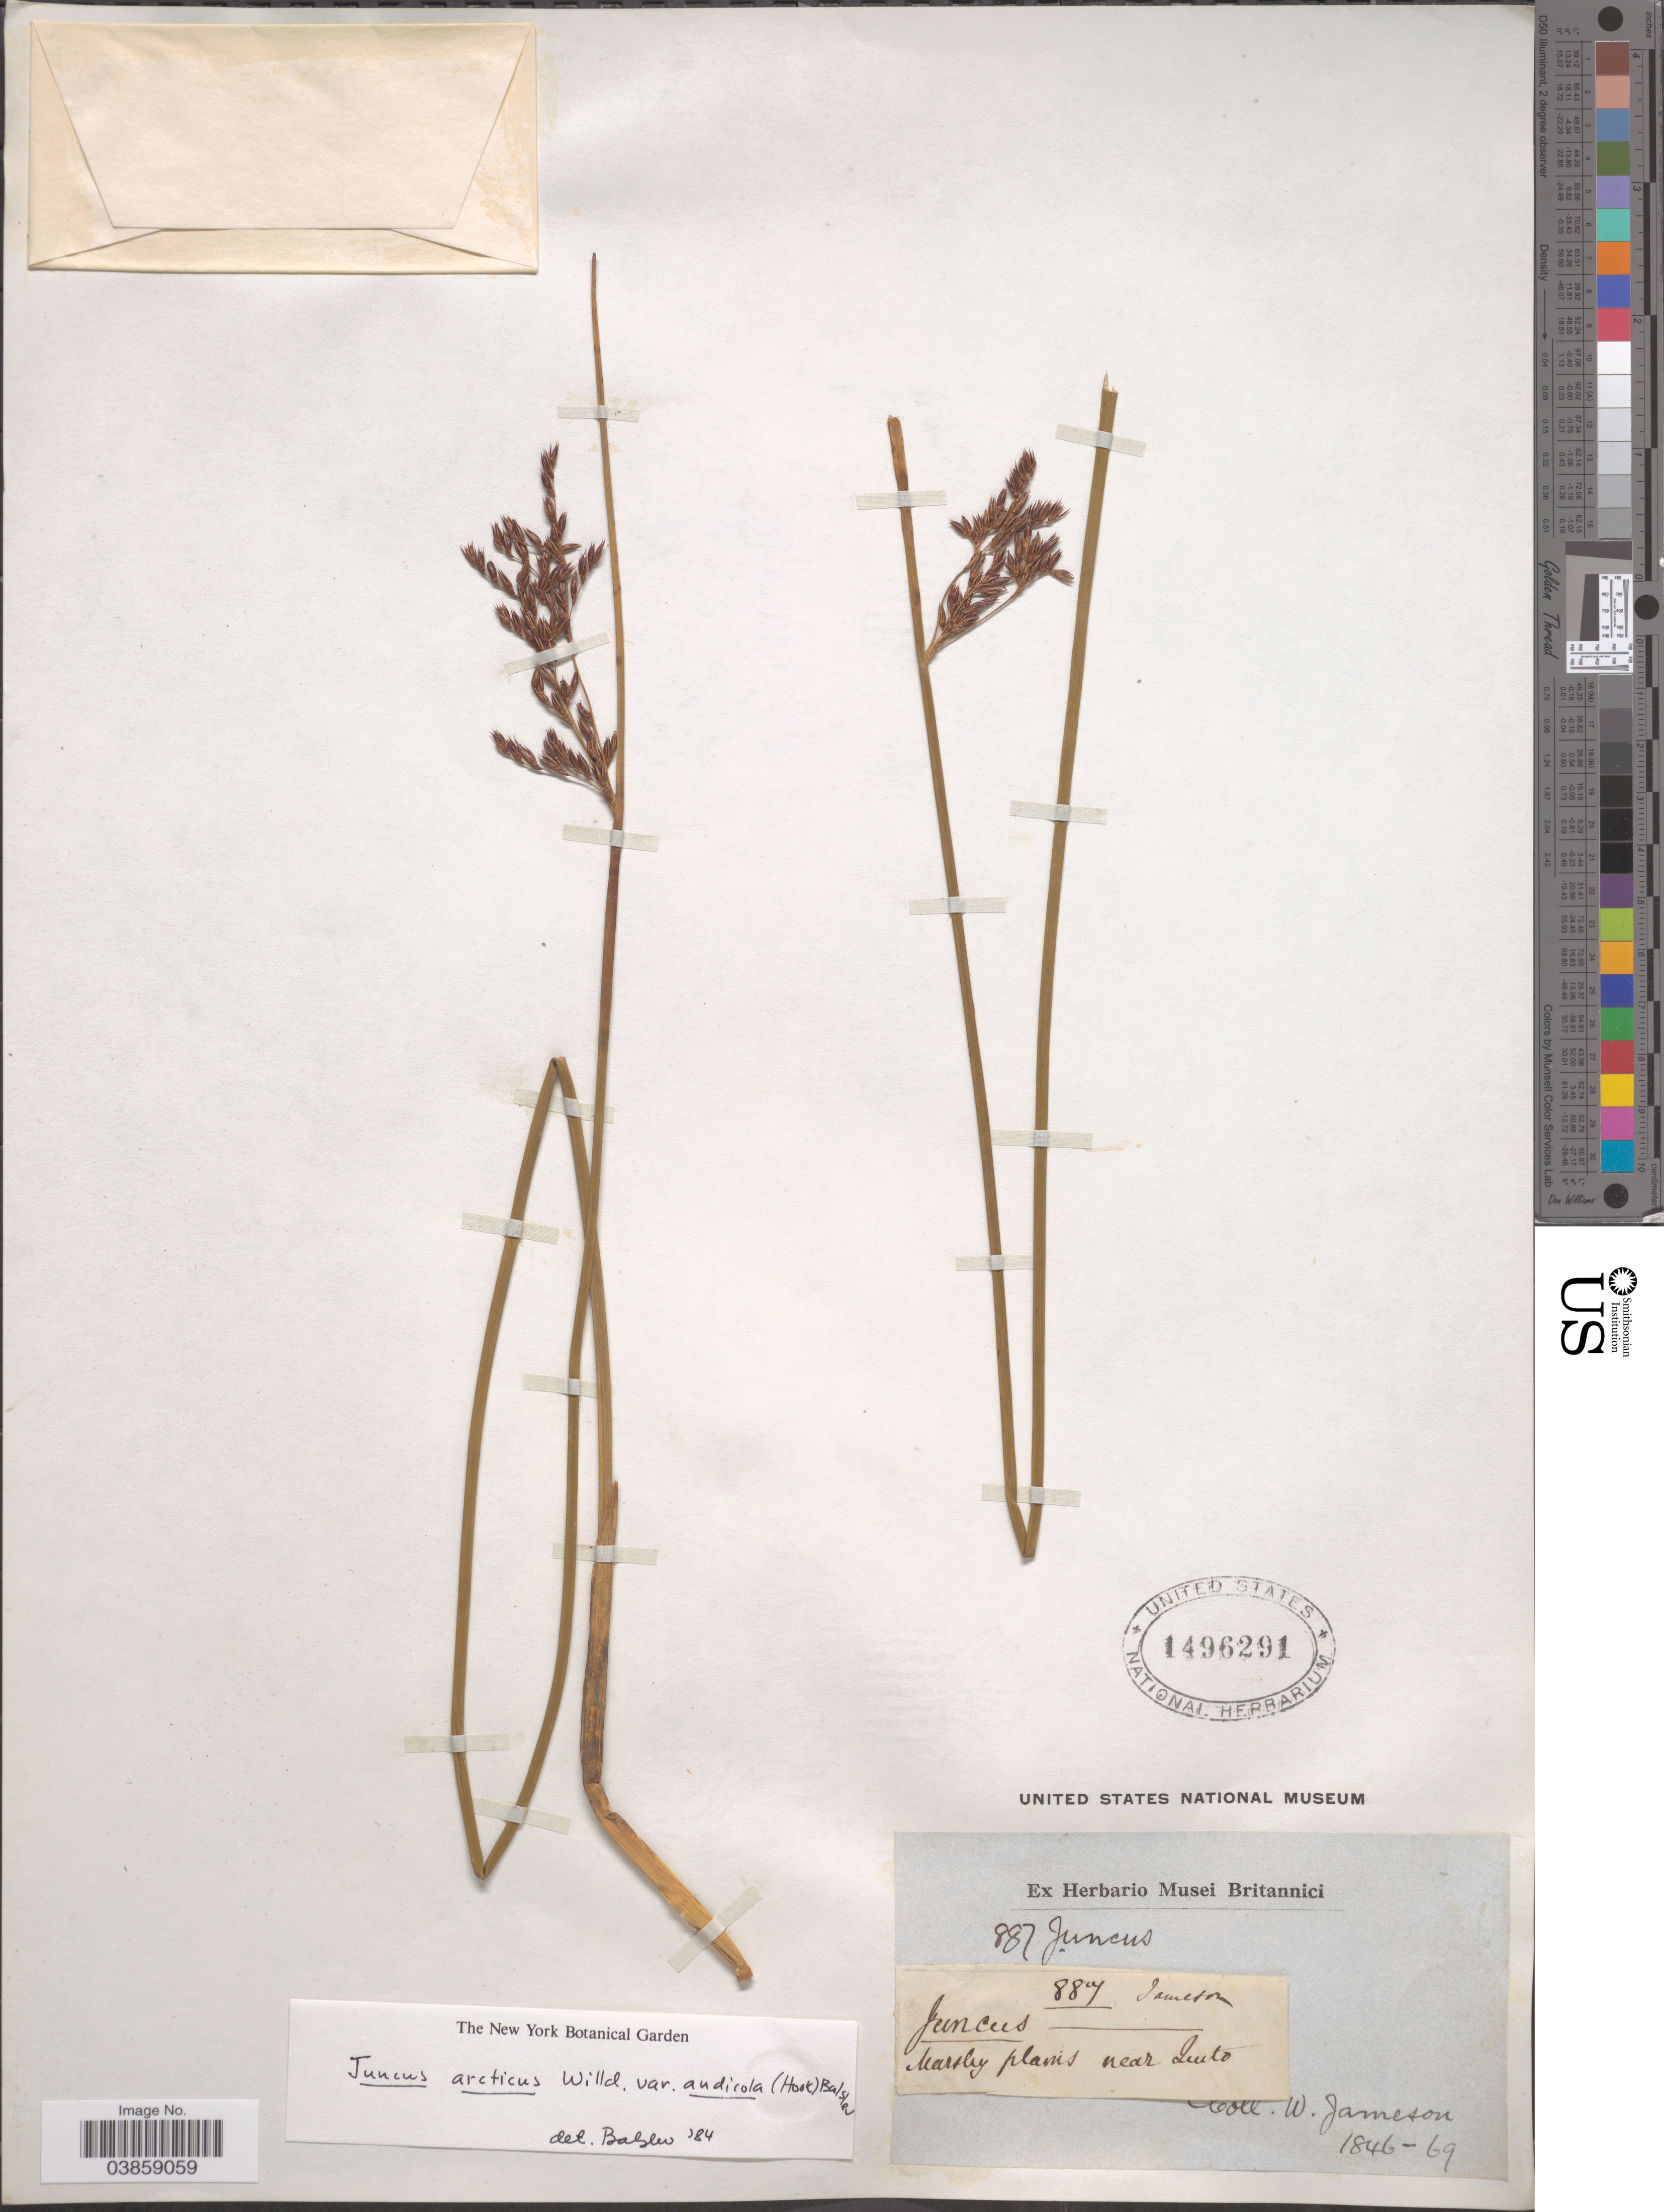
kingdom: Plantae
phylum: Tracheophyta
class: Liliopsida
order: Poales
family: Juncaceae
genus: Juncus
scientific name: Juncus arcticus var. andicola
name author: (Hook.) Balslev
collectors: W. Jameson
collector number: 887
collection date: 1846/1869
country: Ecuador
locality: Marshy plains near Quito.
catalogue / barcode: US 1496291